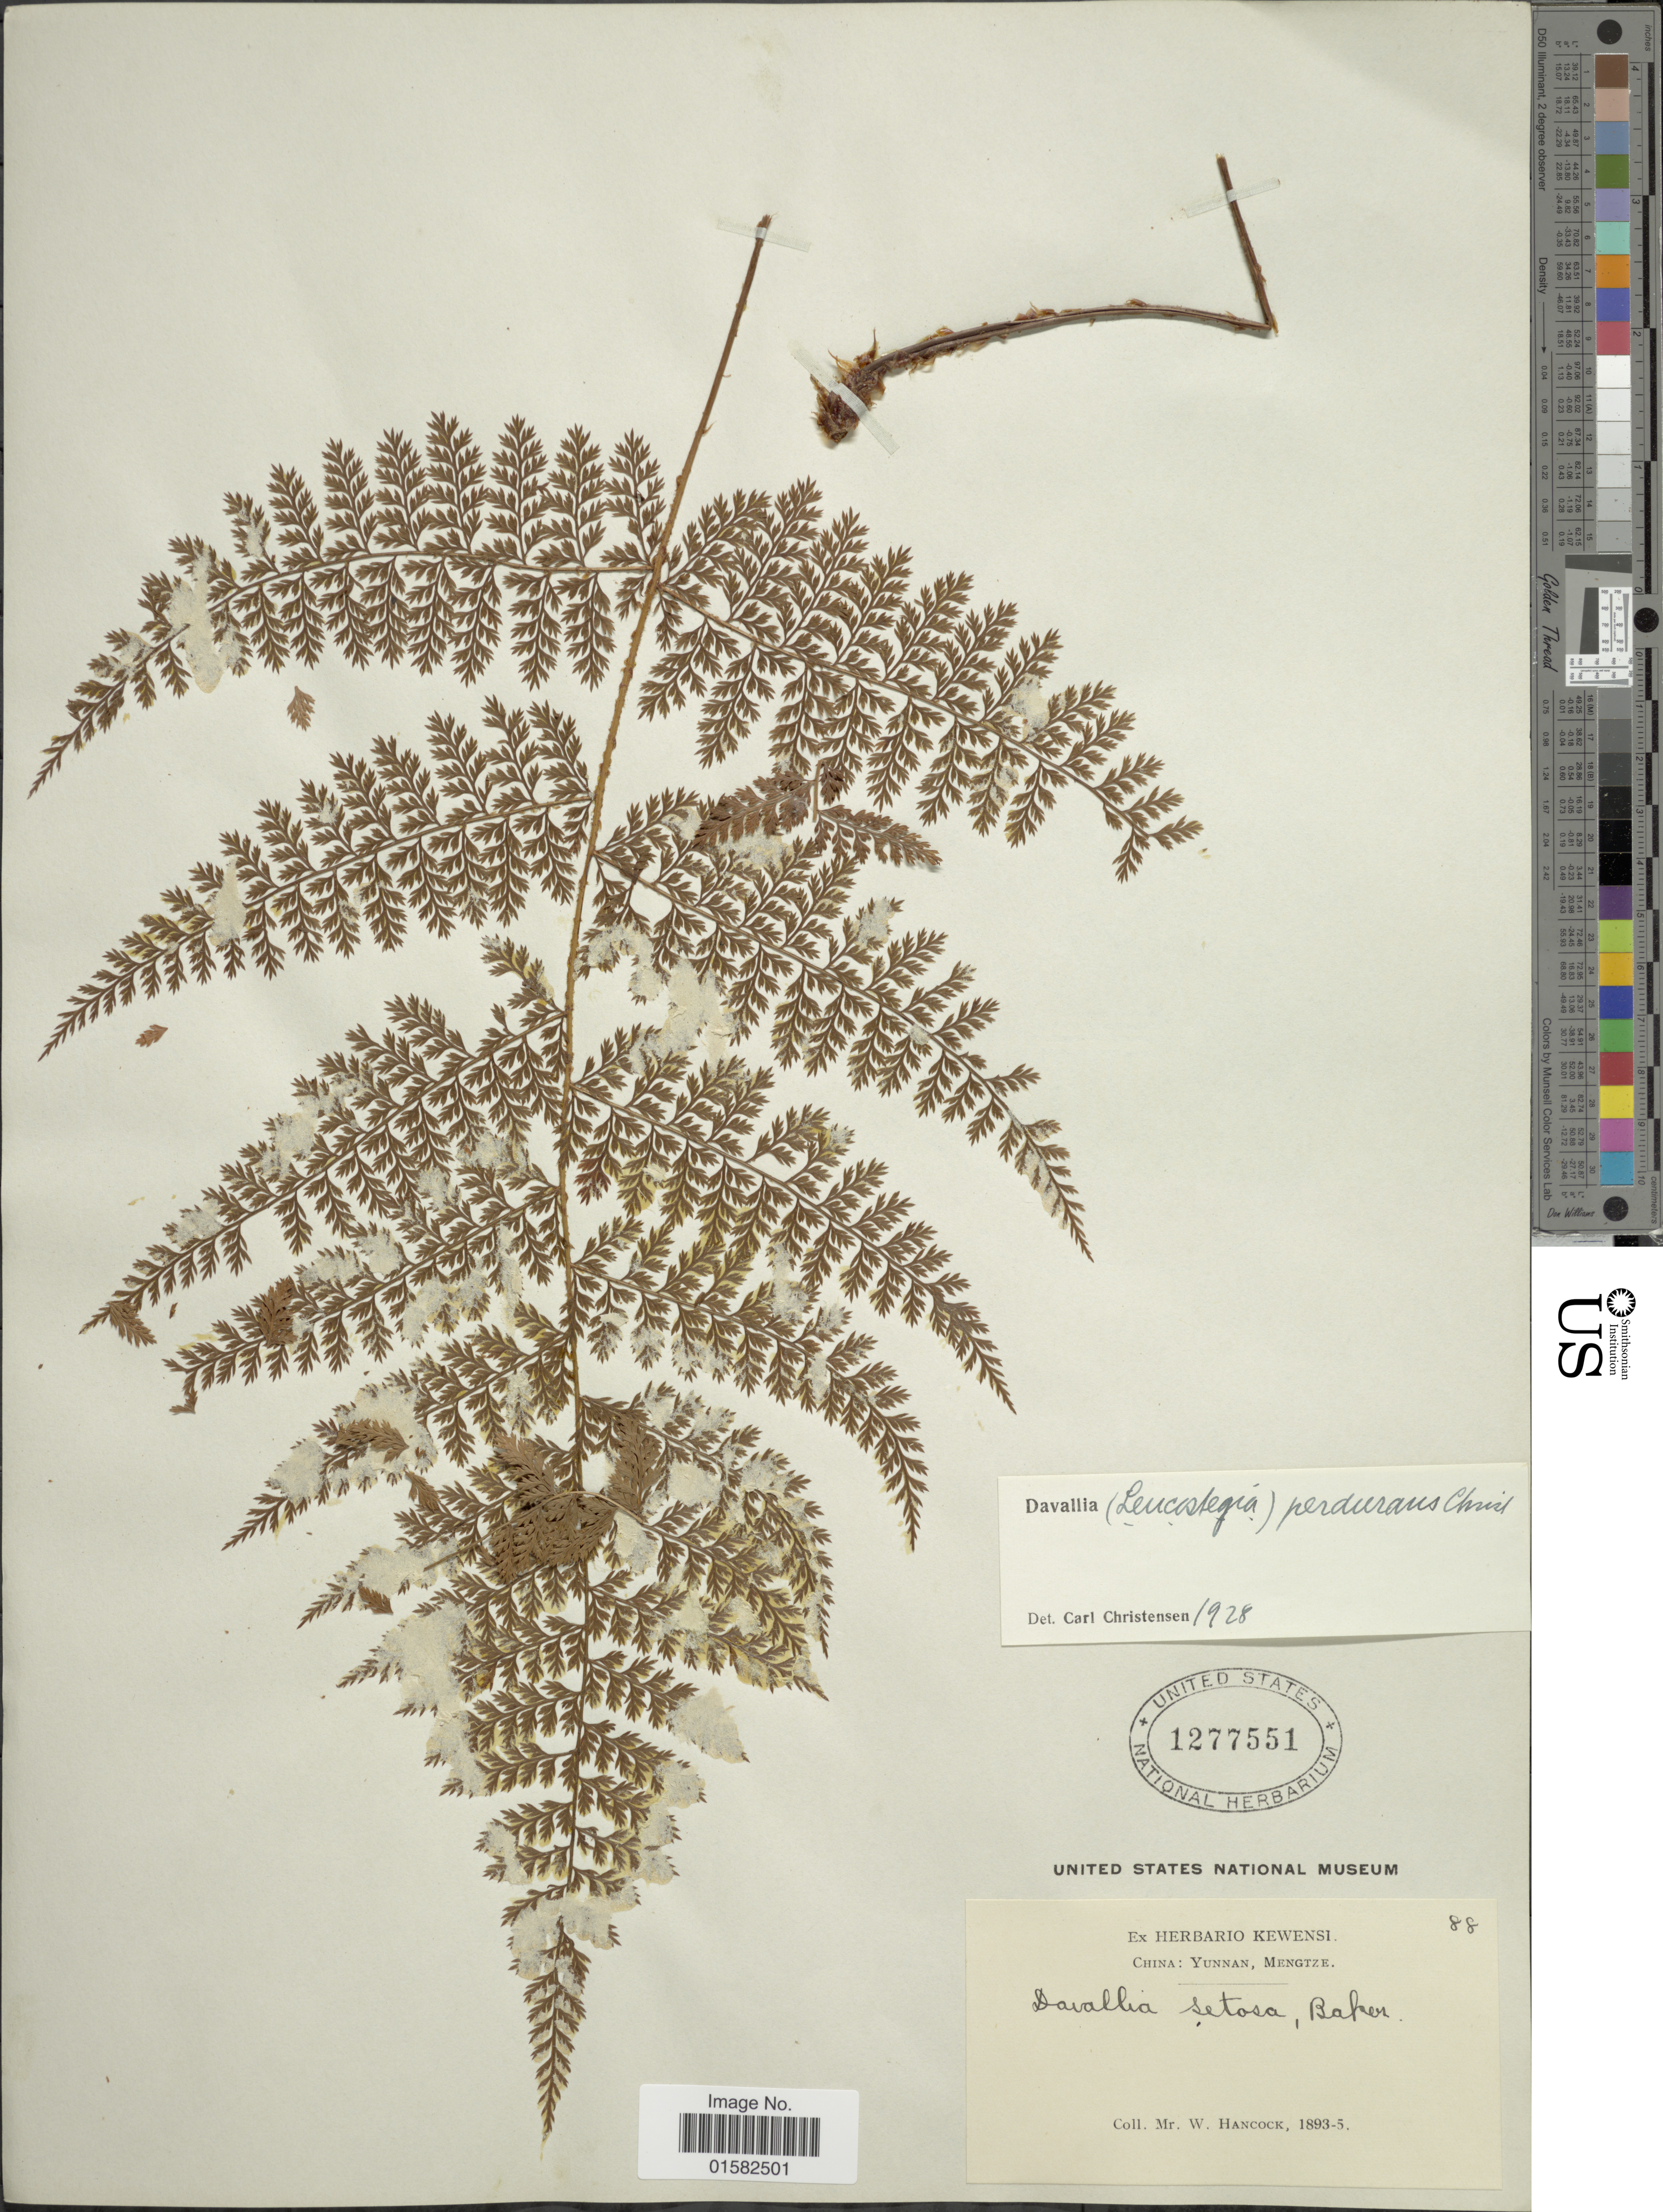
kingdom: Plantae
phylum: Tracheophyta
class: Polypodiopsida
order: Polypodiales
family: Davalliaceae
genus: Araiostegiella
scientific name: Araiostegiella perdurans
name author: (Christ) M. Kato & Tsutsumi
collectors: W. Hancock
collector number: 88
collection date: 1893/1895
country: China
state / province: Yunnan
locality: Yunnan, Mengtze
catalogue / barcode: US 1277551